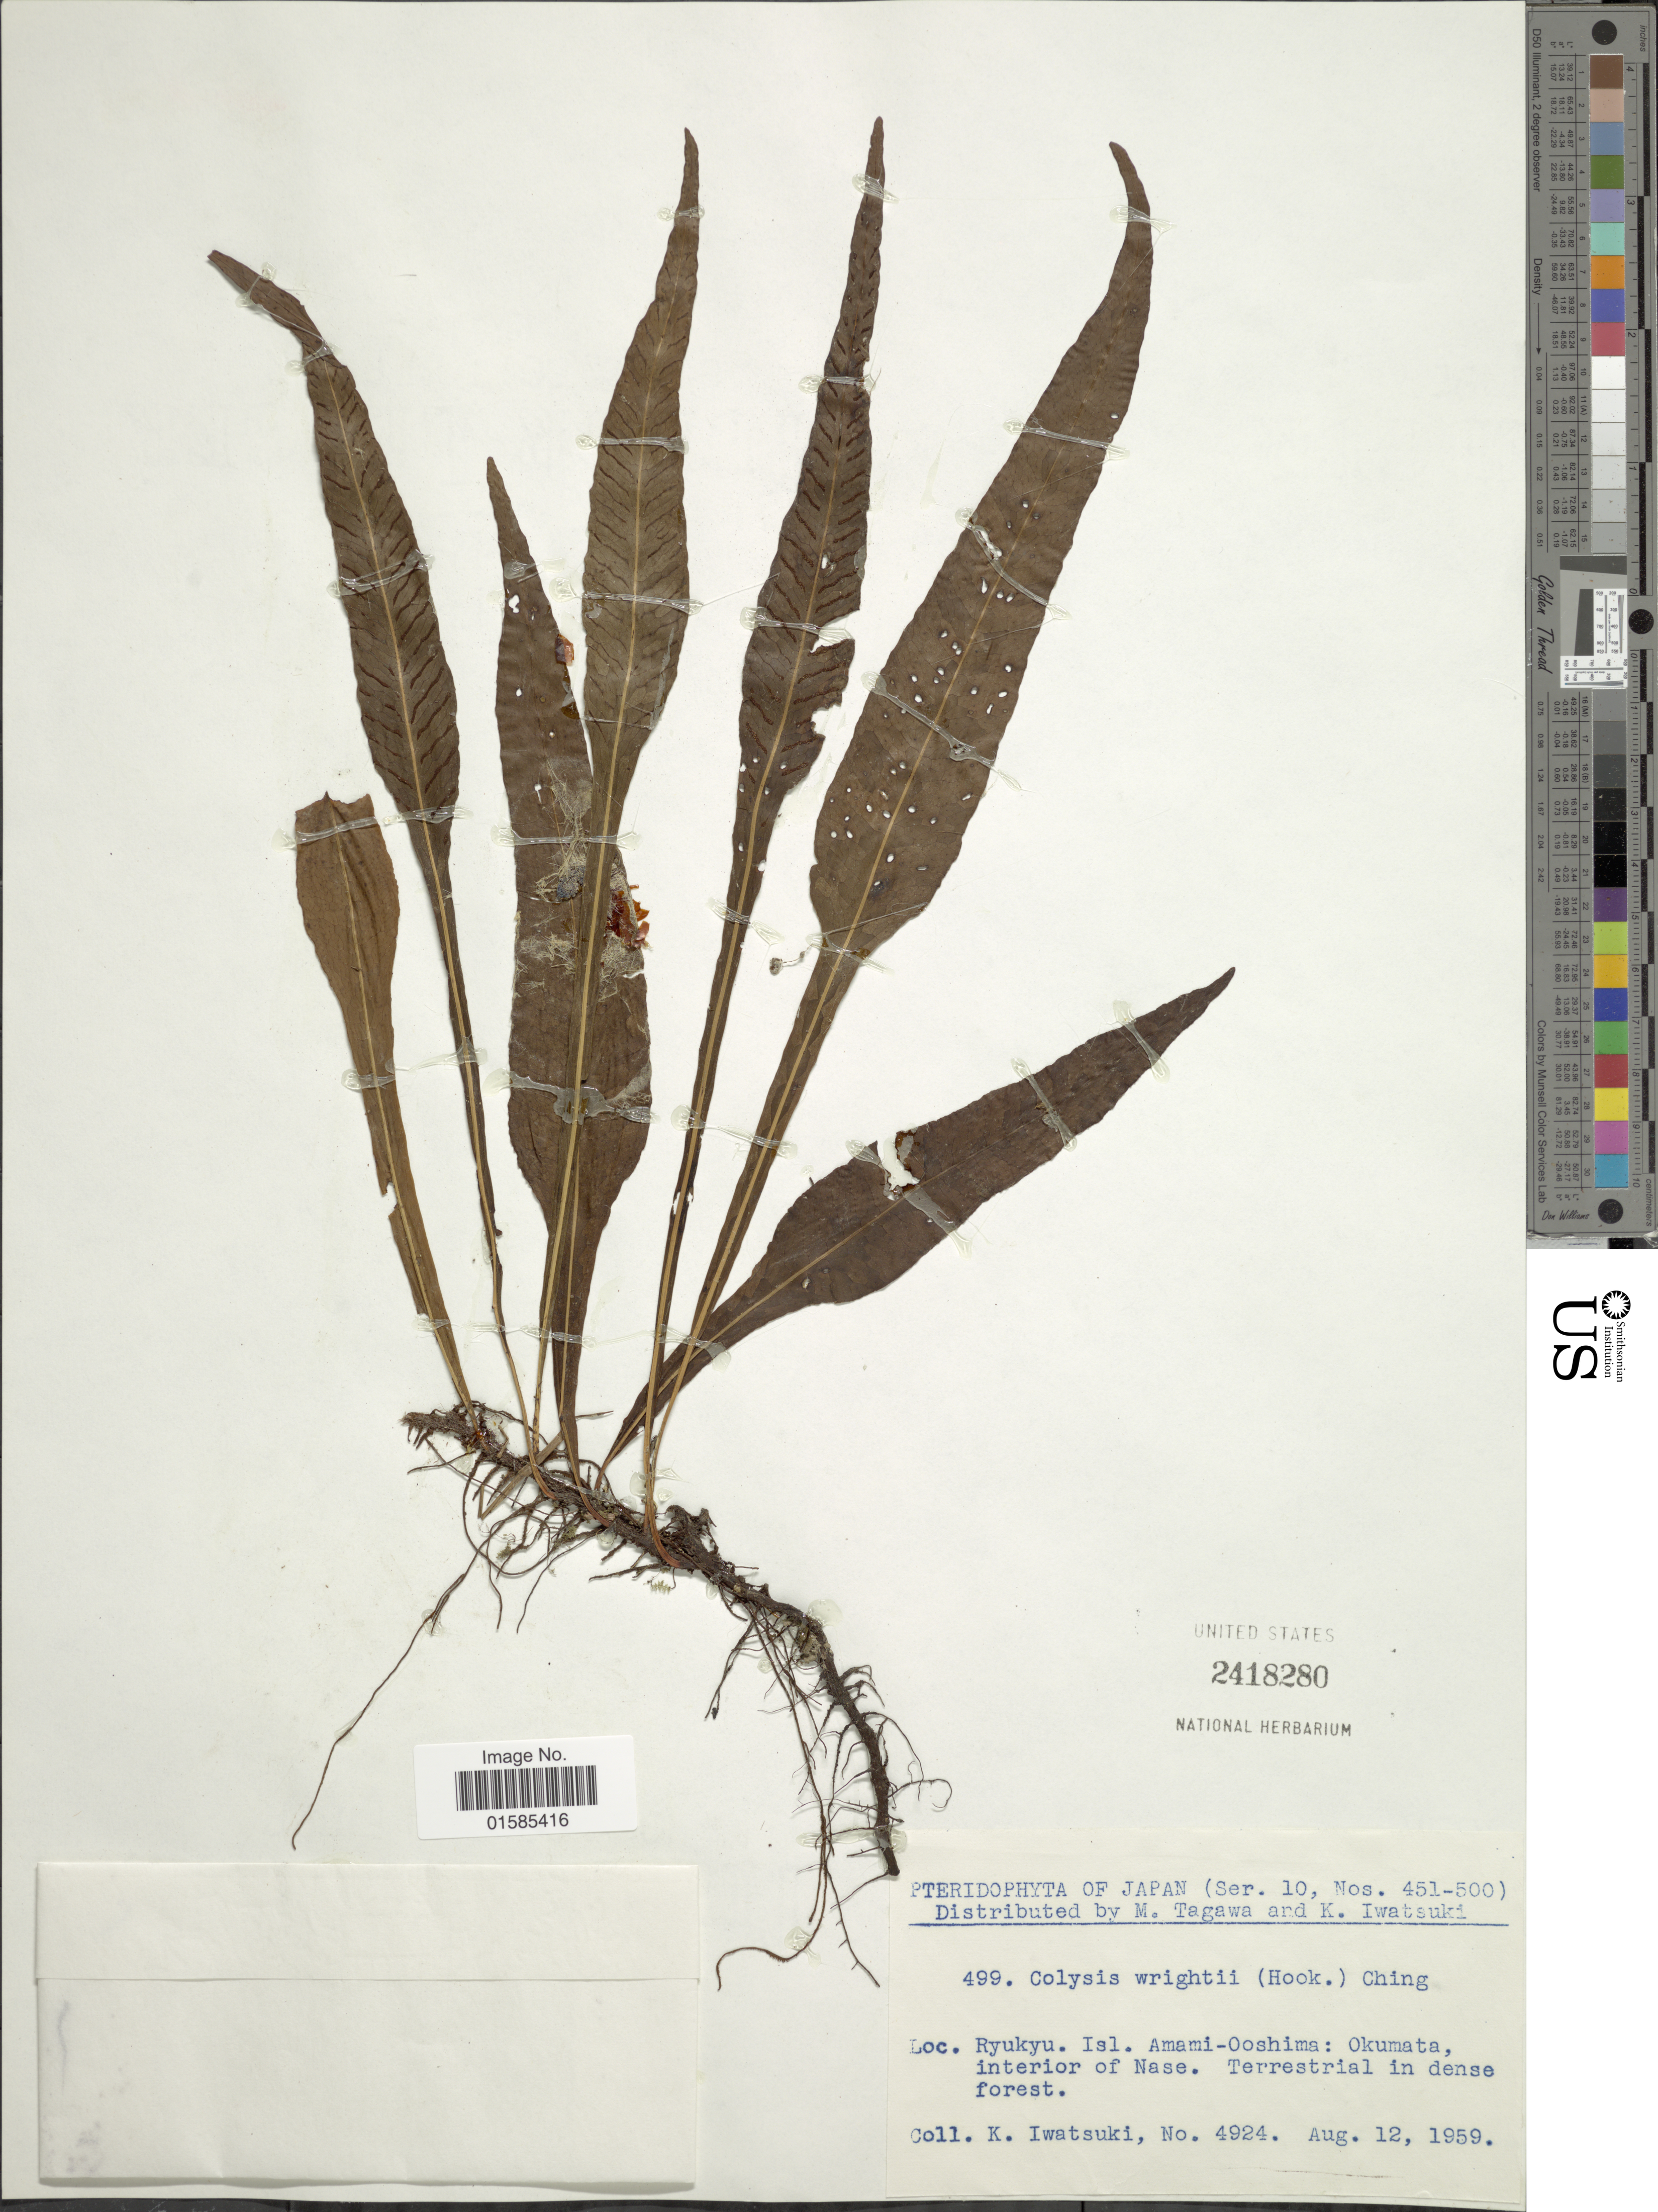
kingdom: Plantae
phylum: Tracheophyta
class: Polypodiopsida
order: Polypodiales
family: Polypodiaceae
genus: Leptochilus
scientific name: Leptochilus wrightii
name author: (Hook.) X.C. Zhang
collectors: K. Iwatsuki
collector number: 4924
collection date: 1959-08-12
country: Japan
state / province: Okinawa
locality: Japan, Ryukyu. Isl. Amami-Ooshima: Okumata, interior of Nase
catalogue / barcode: US 2418280